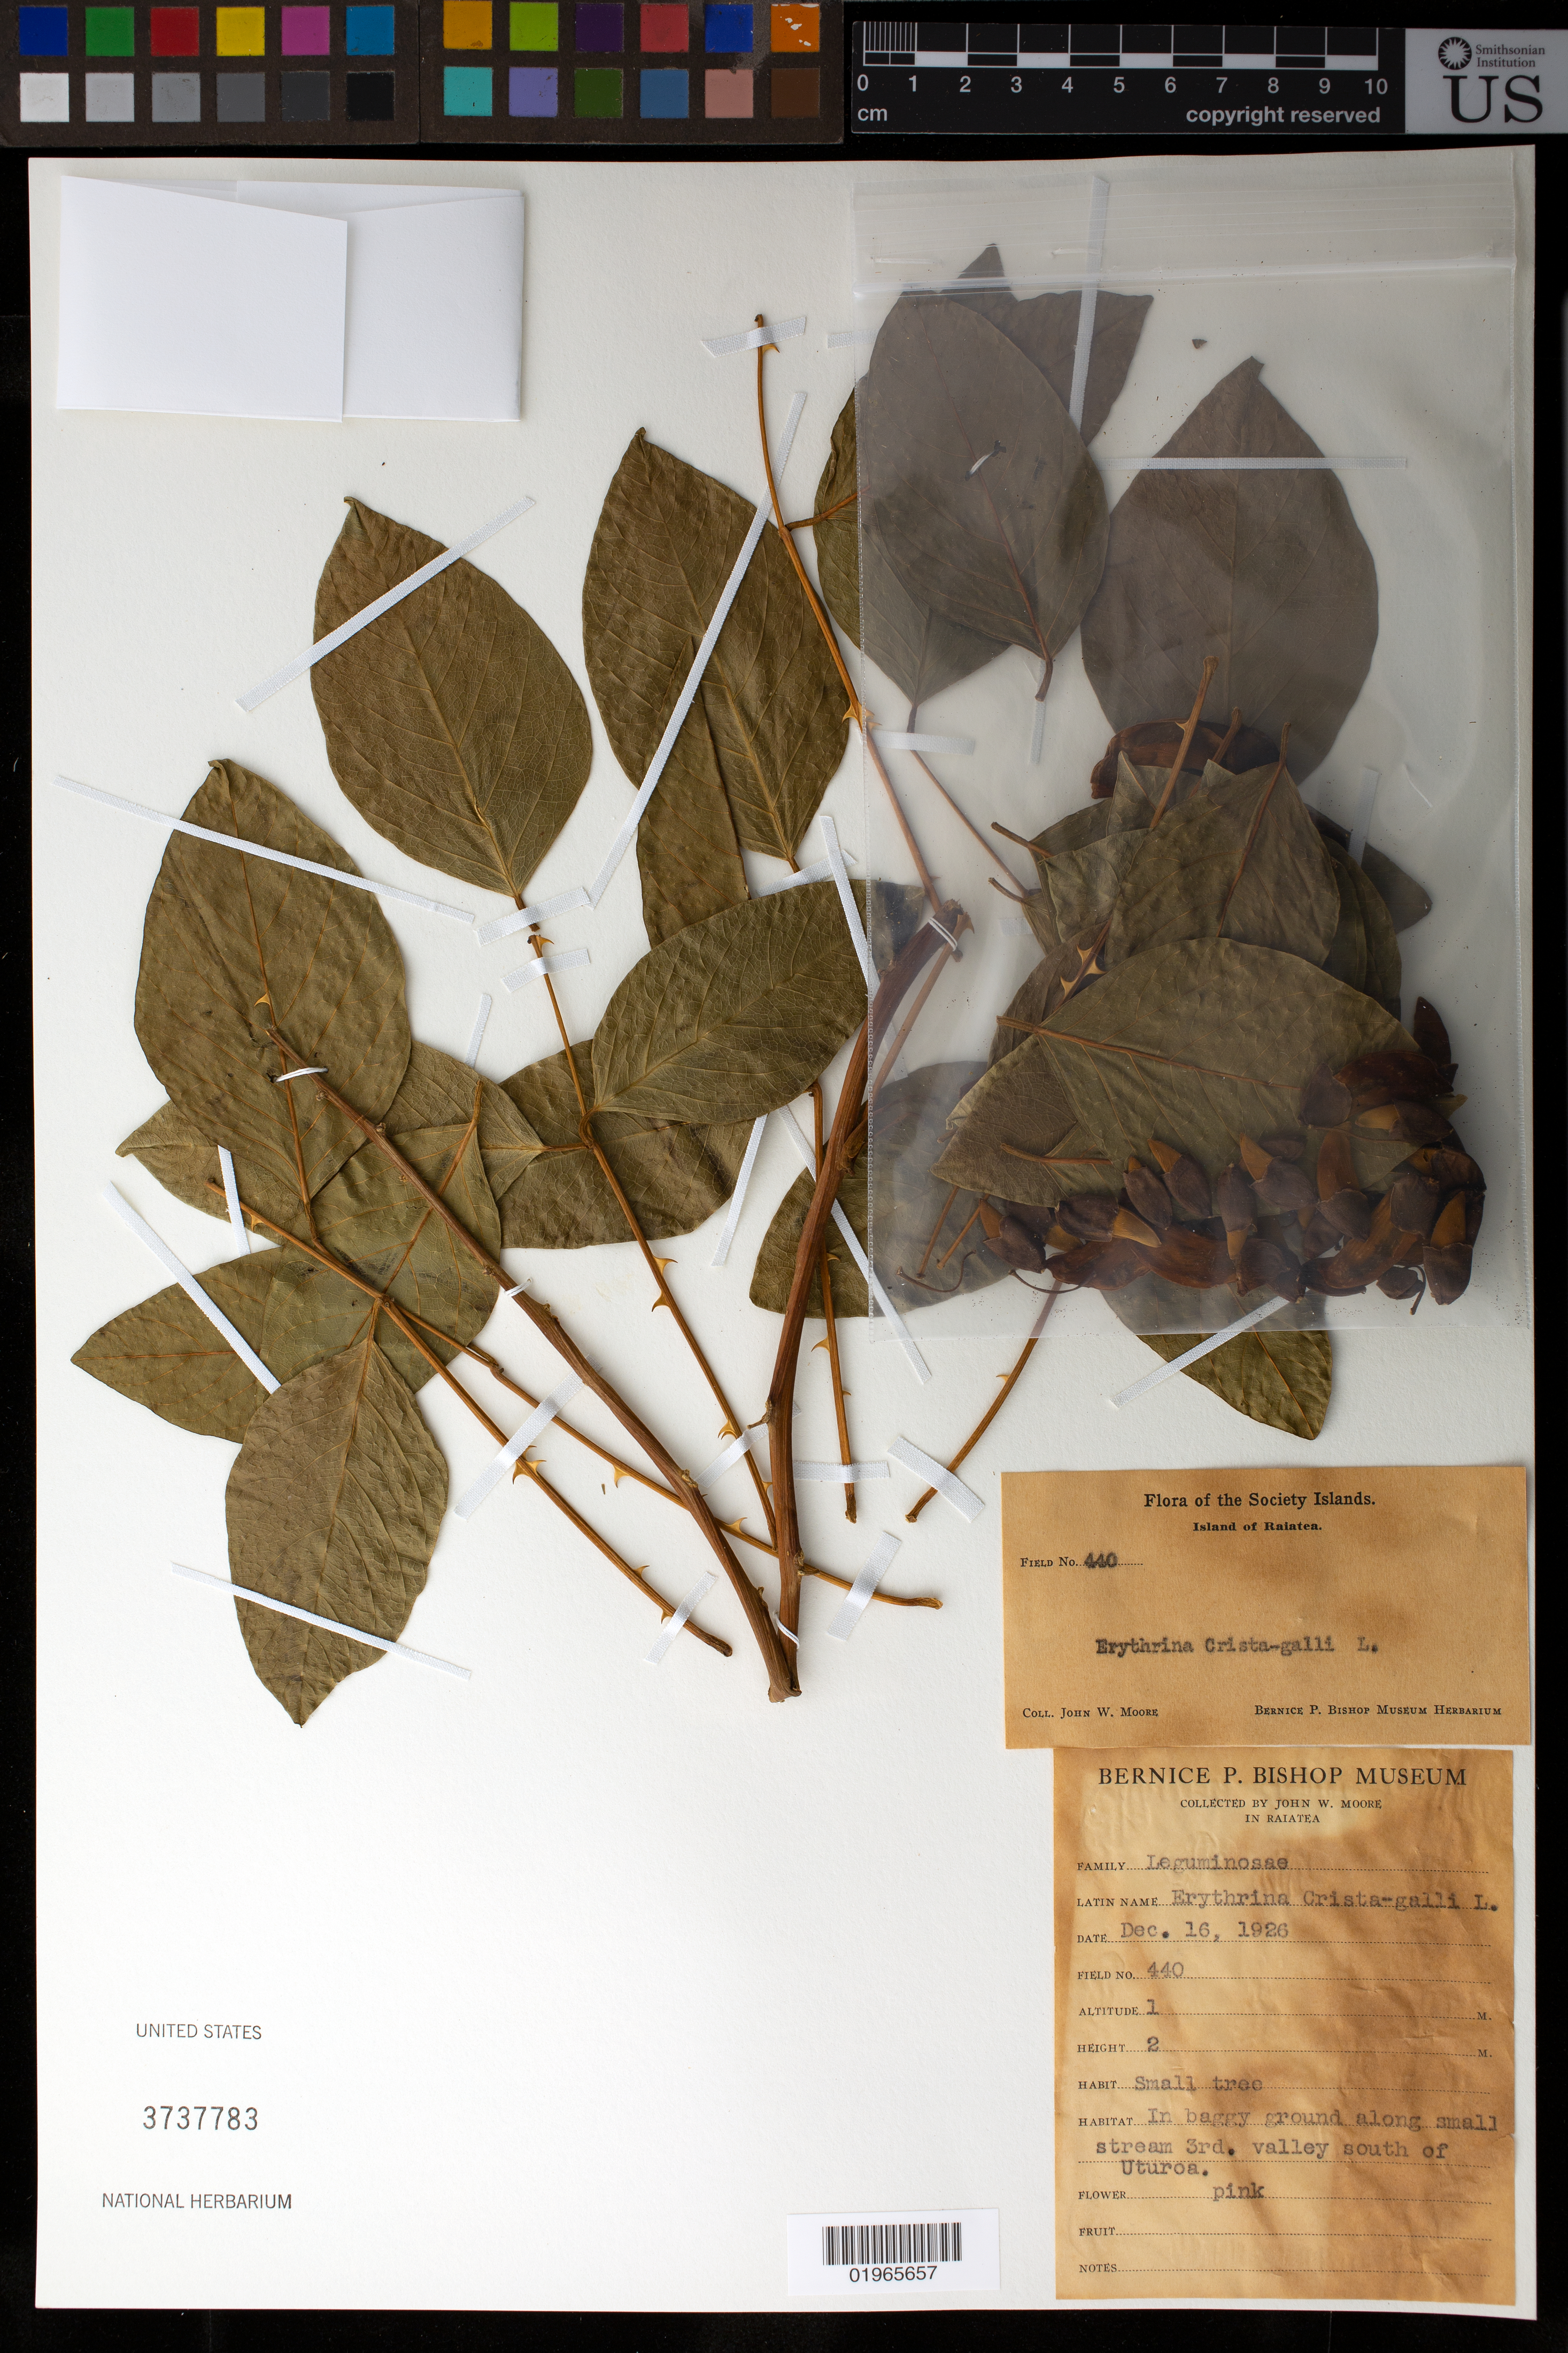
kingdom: Plantae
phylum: Tracheophyta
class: Magnoliopsida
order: Fabales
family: Fabaceae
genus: Erythrina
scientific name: Erythrina crista-galli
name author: L.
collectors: J. Moore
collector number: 440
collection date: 1926-12-16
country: French Polynesia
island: Raiatea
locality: Island of Raiatea, along small stream, 3rd valley south of Uturoa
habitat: Boggy ground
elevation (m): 1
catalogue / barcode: US 3737783